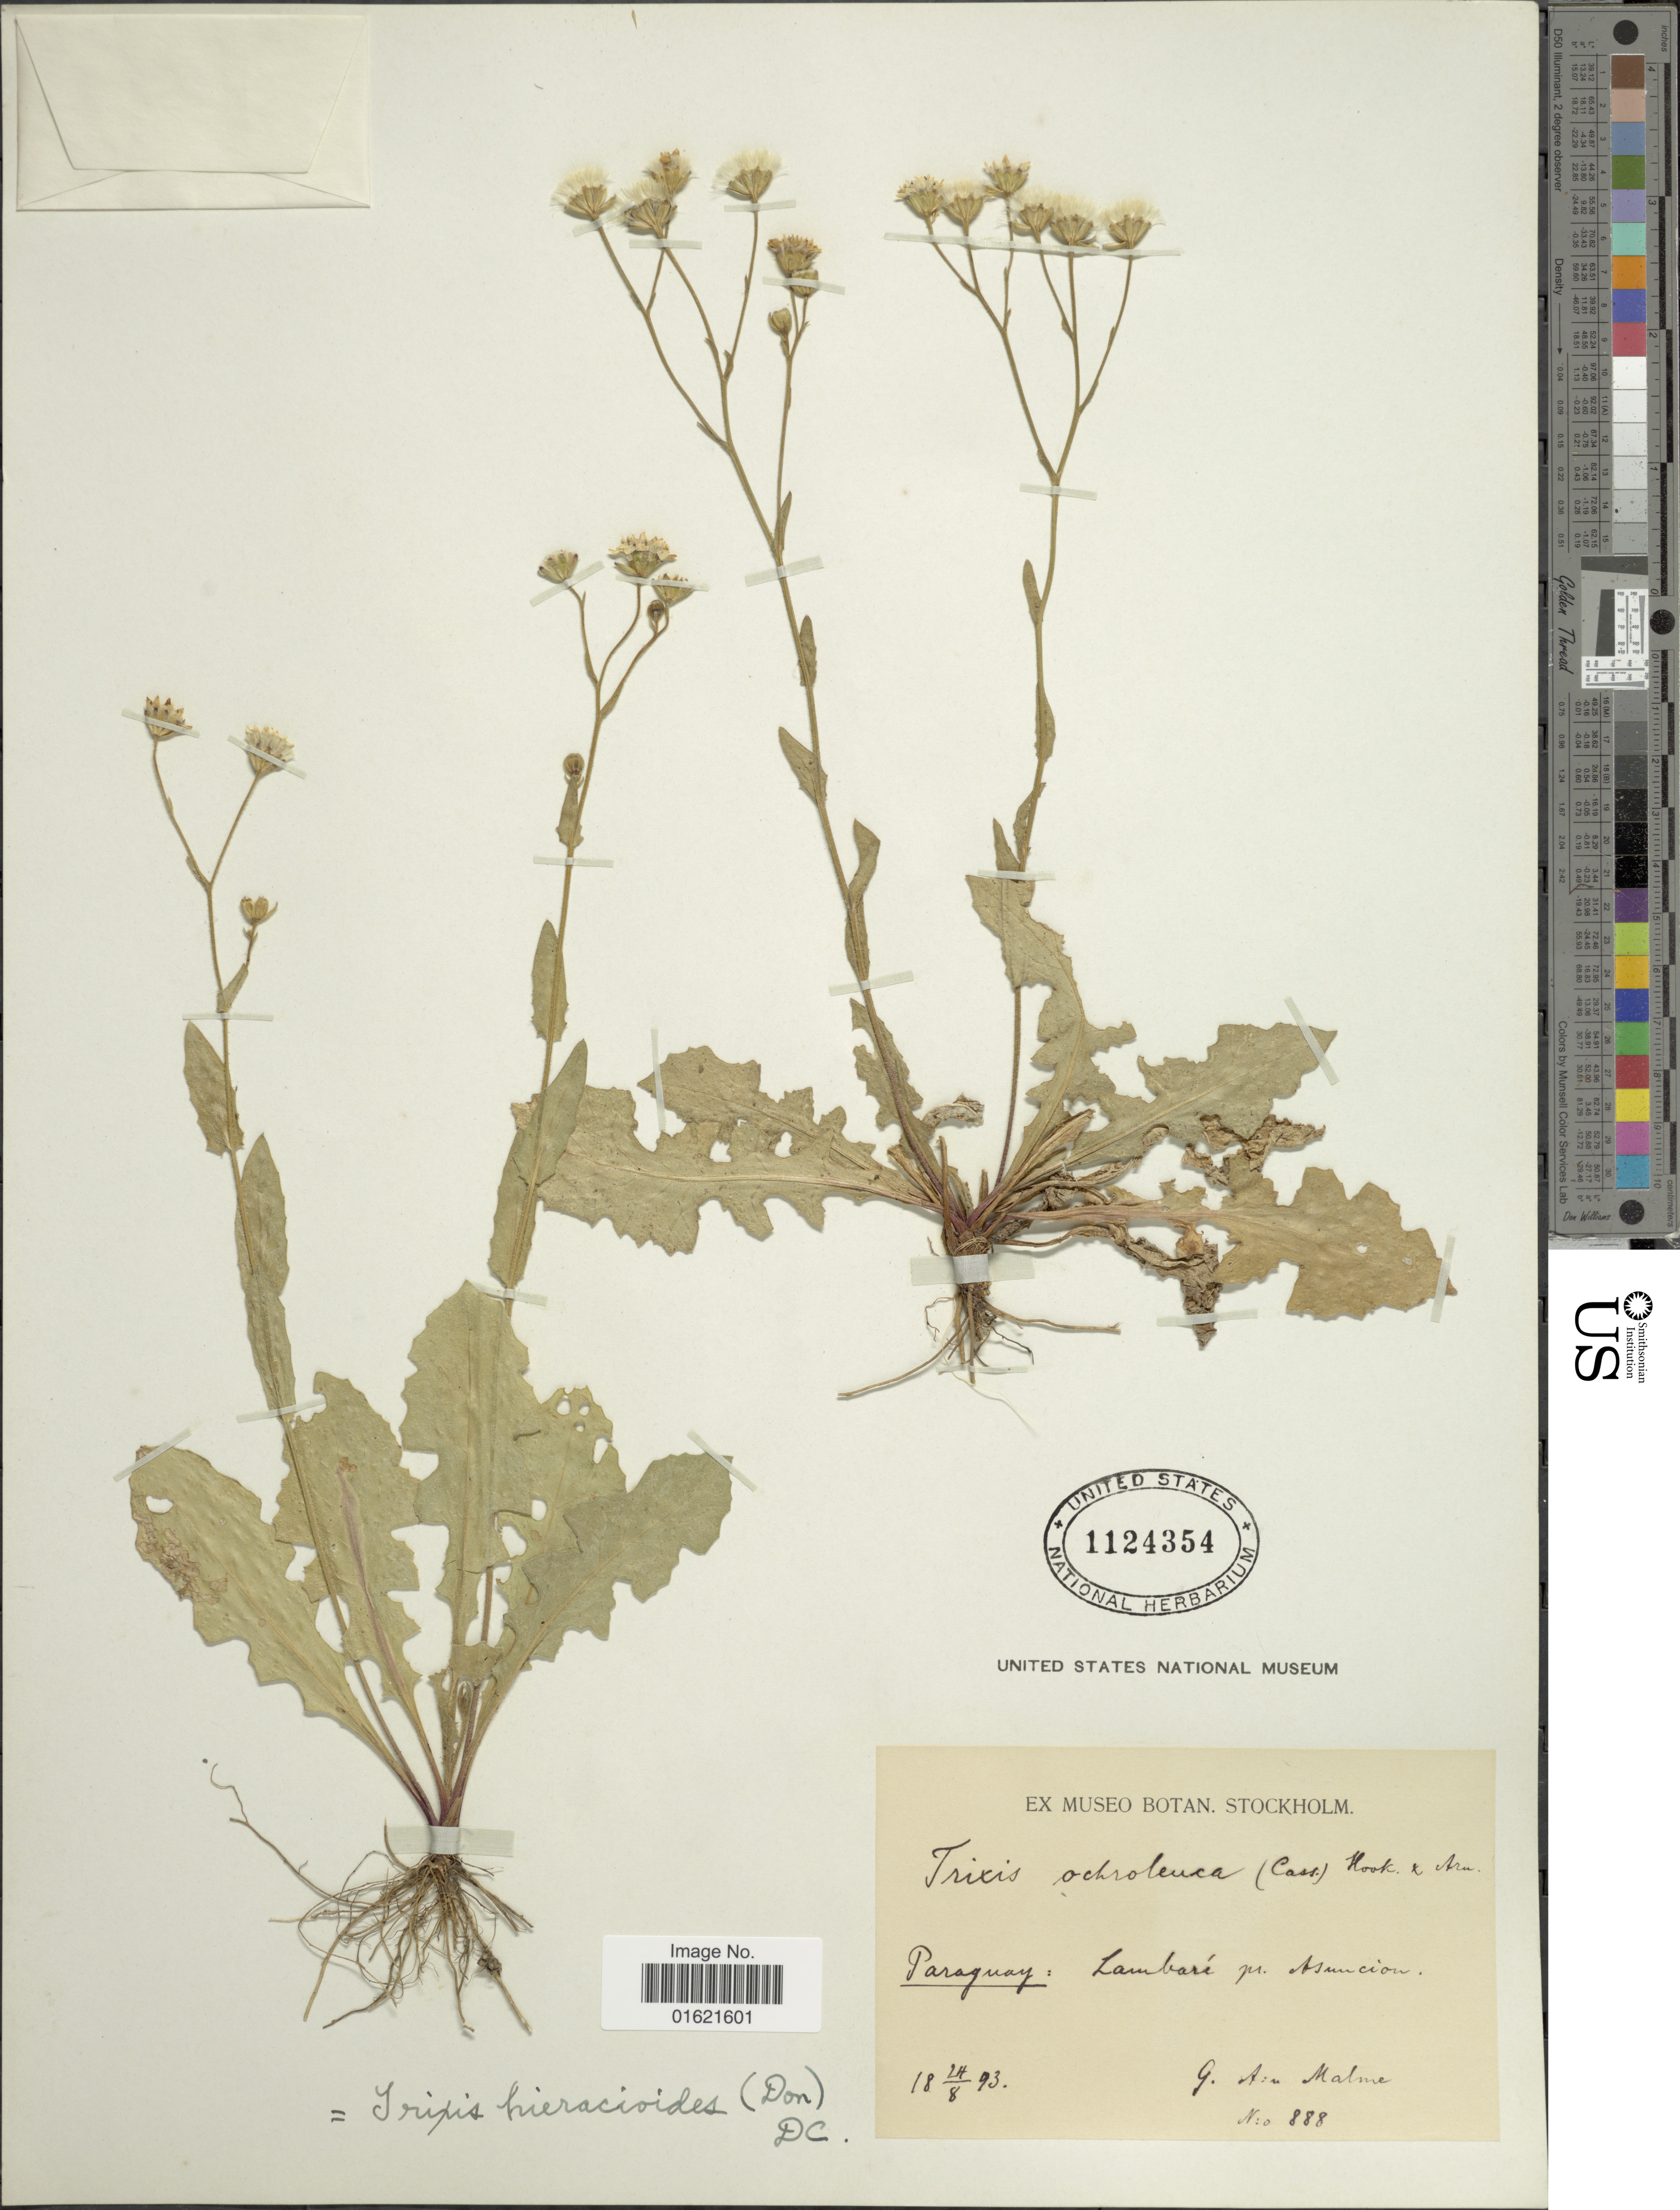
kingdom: Plantae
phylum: Tracheophyta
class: Magnoliopsida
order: Asterales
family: Asteraceae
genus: Holocheilus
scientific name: Holocheilus illustris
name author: (Vell.) Cabrera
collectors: G. O. A. Malme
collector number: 888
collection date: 1893-08-24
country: Paraguay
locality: Lambare pr. Asuncion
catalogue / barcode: US 1124354